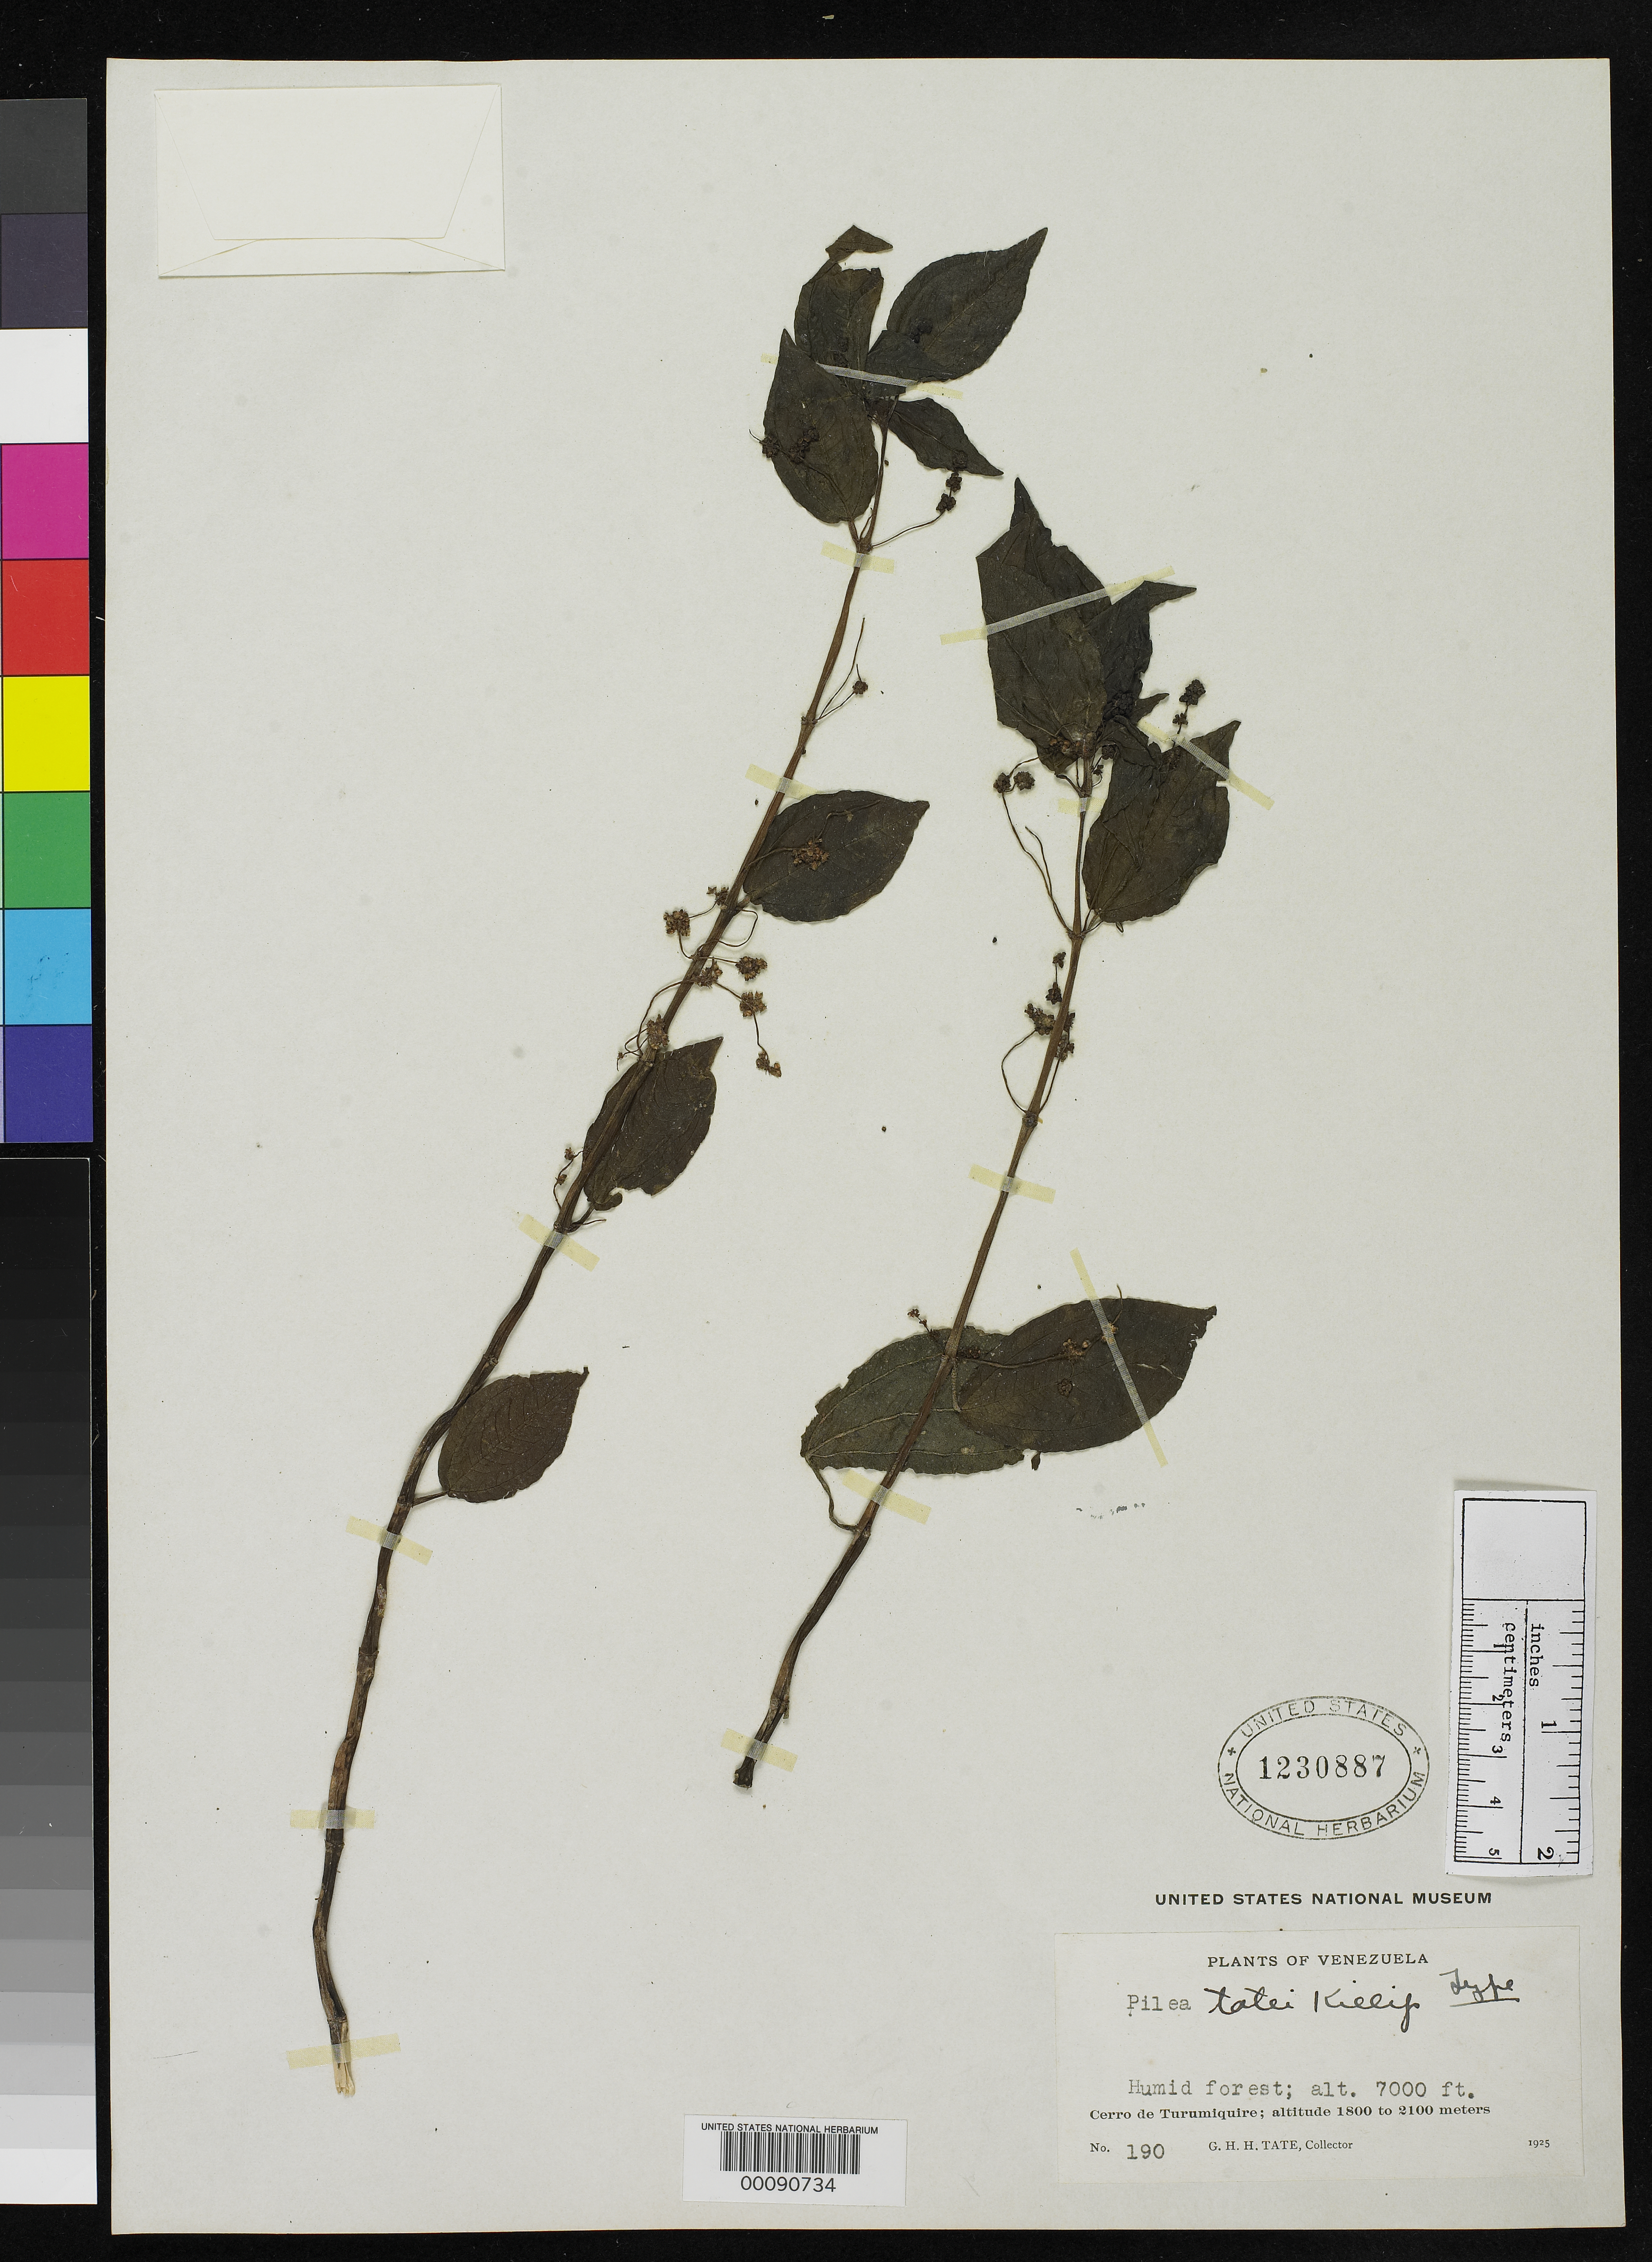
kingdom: Plantae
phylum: Tracheophyta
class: Magnoliopsida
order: Rosales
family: Urticaceae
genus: Pilea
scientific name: Pilea tatei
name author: Killip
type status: Holotype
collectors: G. H. H.Tate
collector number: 190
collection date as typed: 1925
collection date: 1925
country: Venezuela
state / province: Anzoategui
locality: Cerro de Turumiquire.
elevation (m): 1800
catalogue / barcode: US 1230887